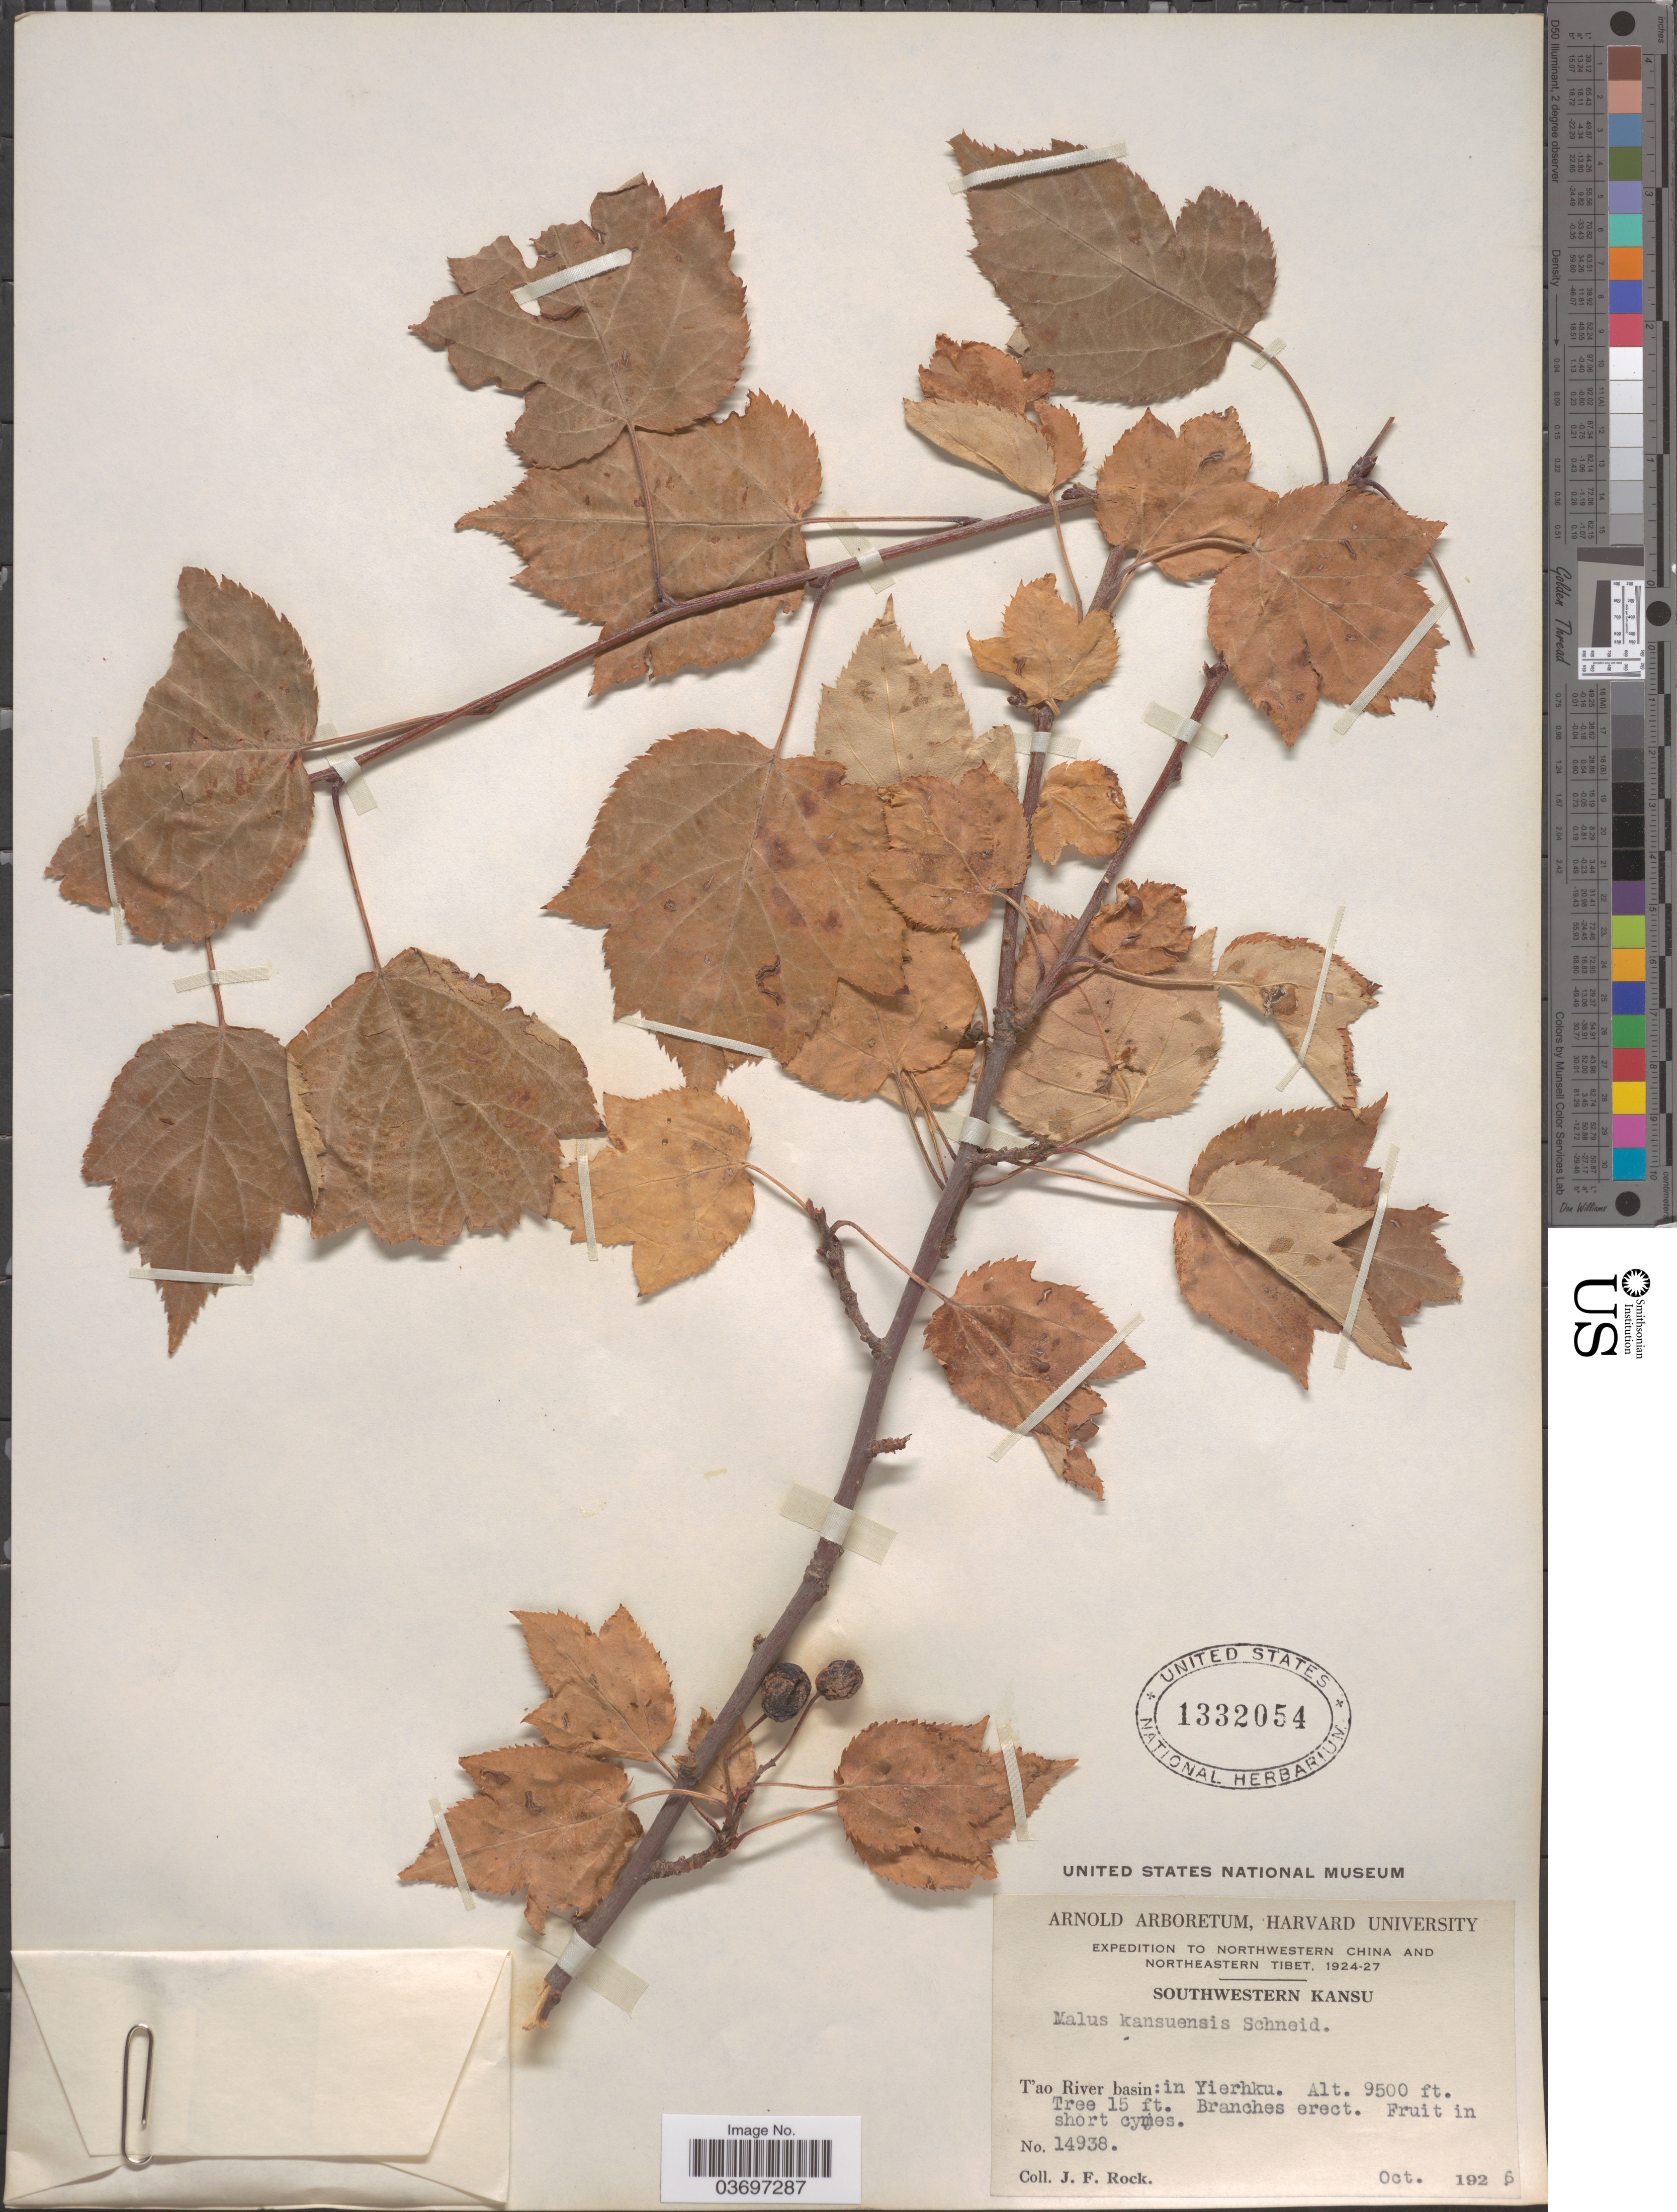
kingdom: Plantae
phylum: Tracheophyta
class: Magnoliopsida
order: Rosales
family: Rosaceae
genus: Malus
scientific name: Malus kansuensis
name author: (Batalin) C.K. Schneid.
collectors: J. Rock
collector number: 14938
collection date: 1926-10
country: China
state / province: Gansu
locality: Southwestern Kansu. T'ao River basin: in Yierhku.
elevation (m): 2896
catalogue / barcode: US 1332054